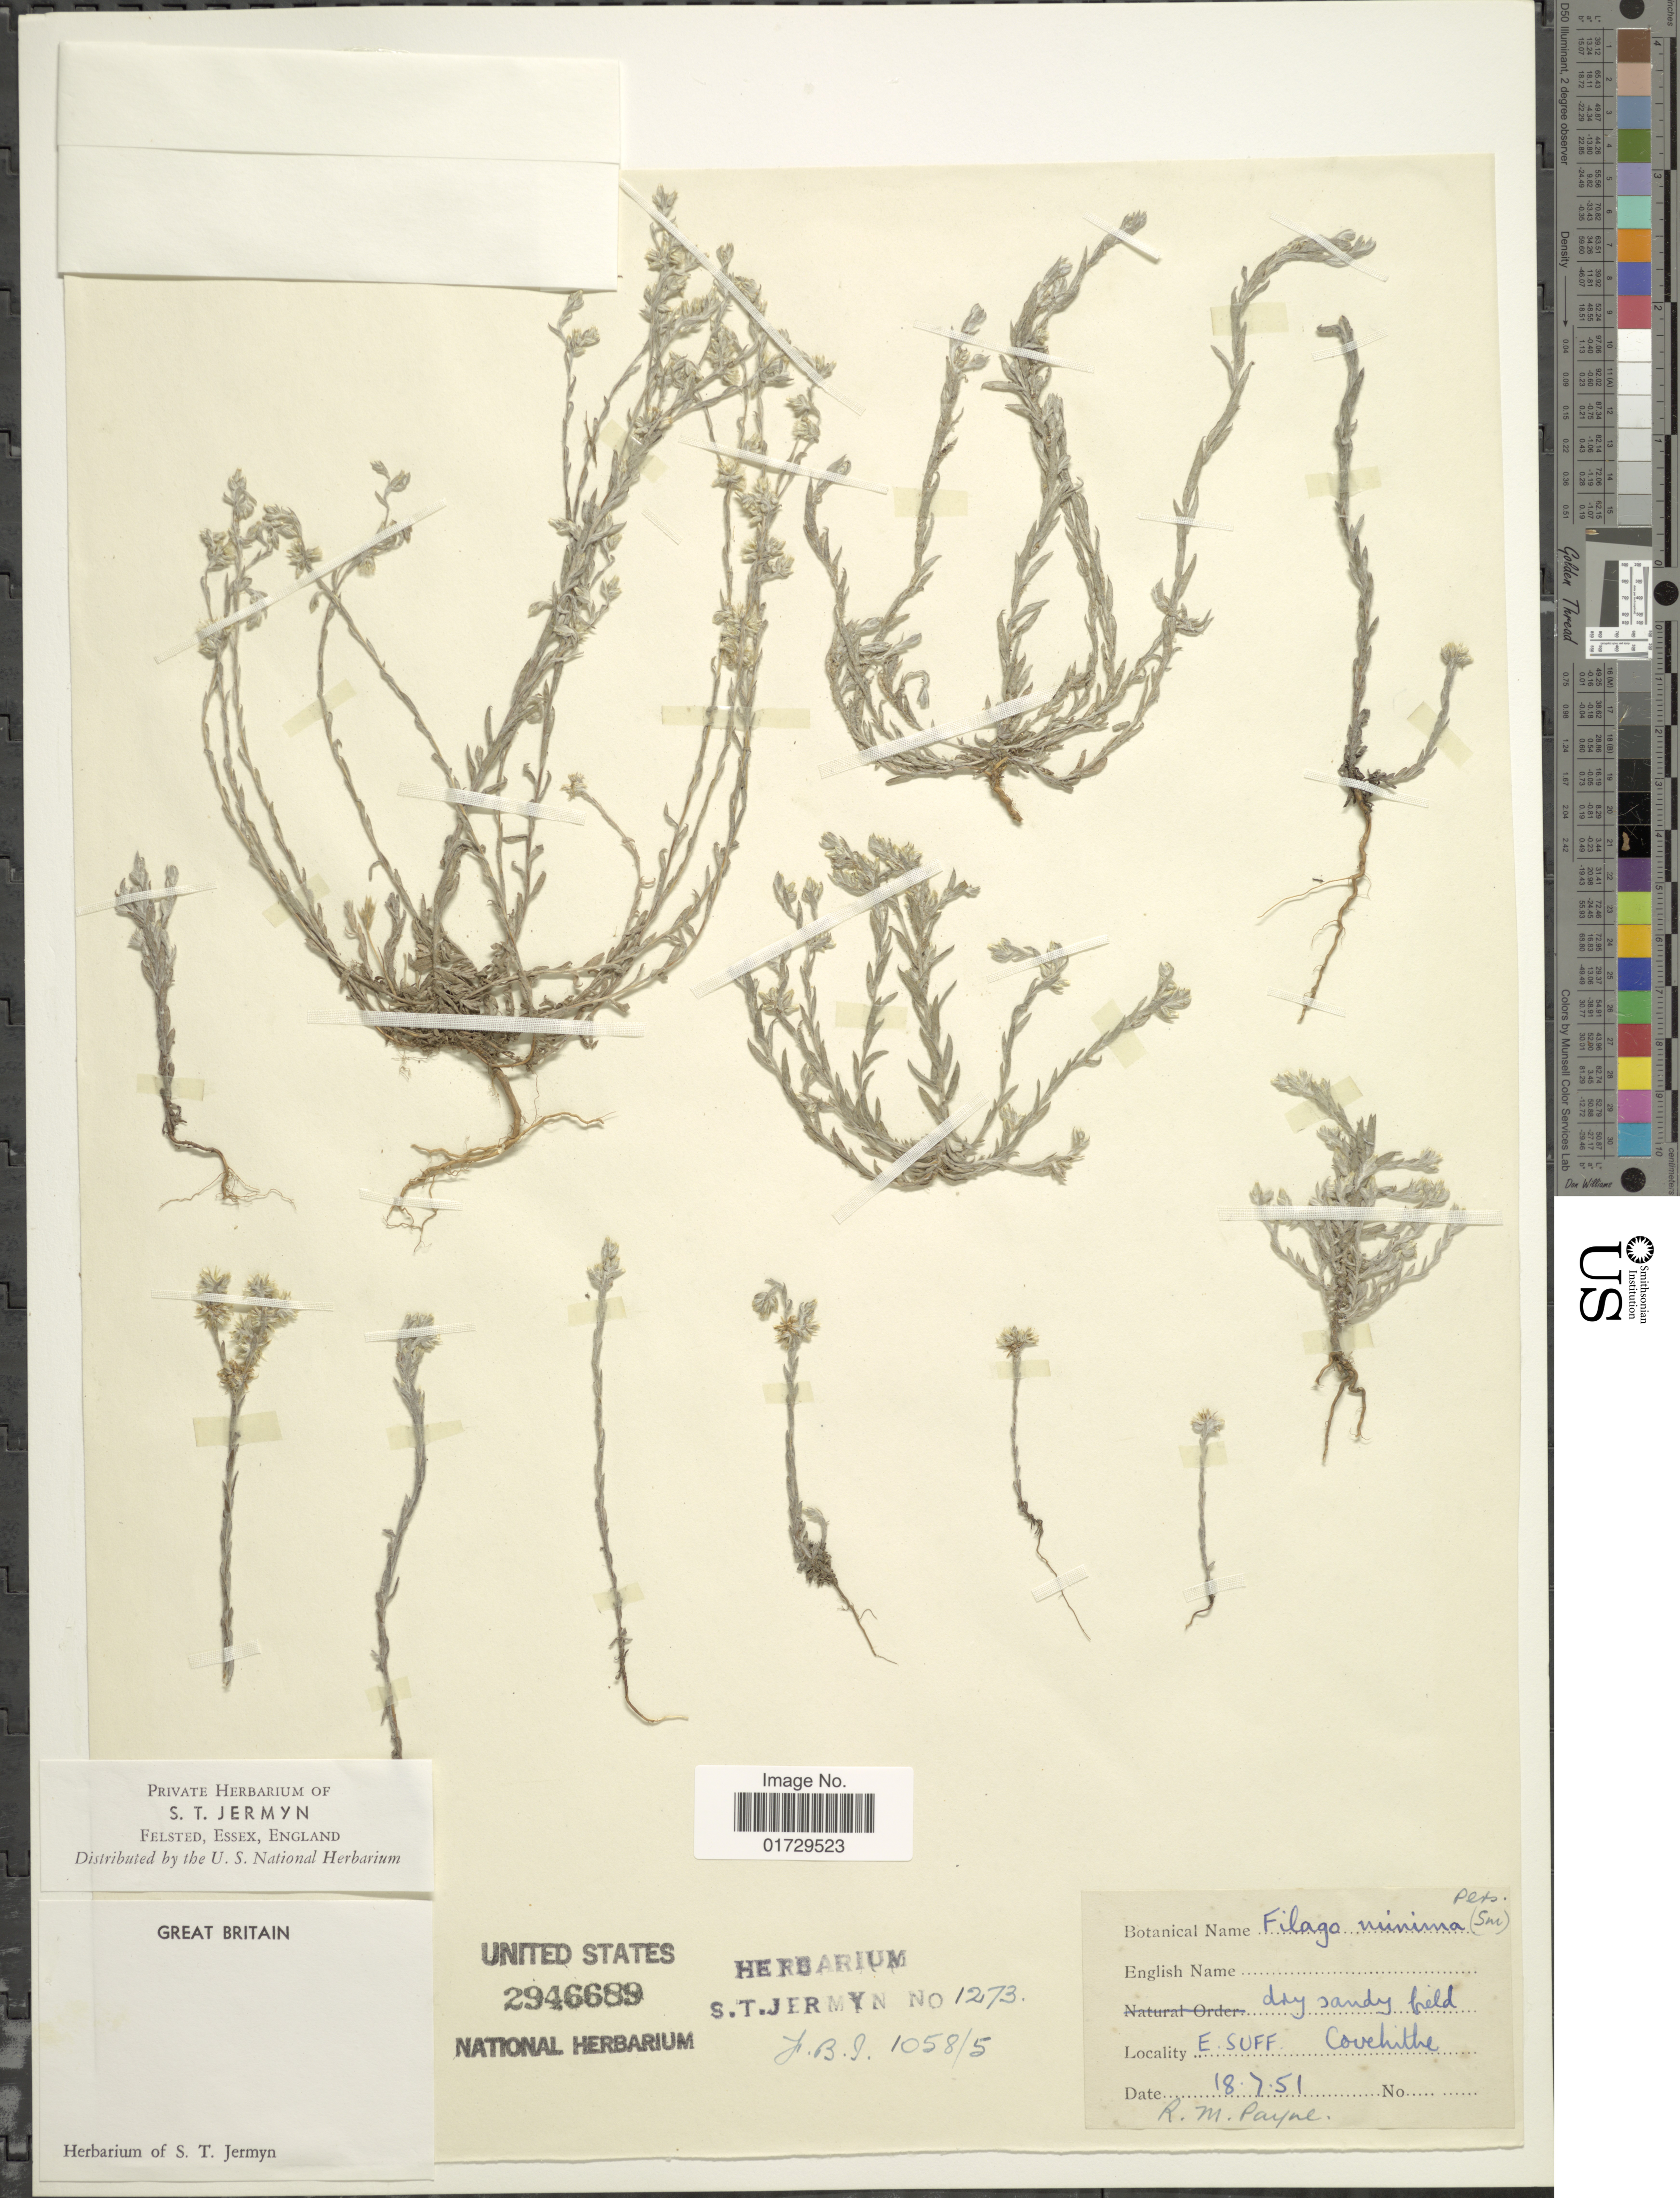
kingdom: Plantae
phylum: Tracheophyta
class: Magnoliopsida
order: Asterales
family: Asteraceae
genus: Filago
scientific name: Filago minima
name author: (Sm.) Pers.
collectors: R. Payne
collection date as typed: Transcribed d/m/y: 18/7/51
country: United Kingdom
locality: E. Suff Covehithe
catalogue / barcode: US 2946689